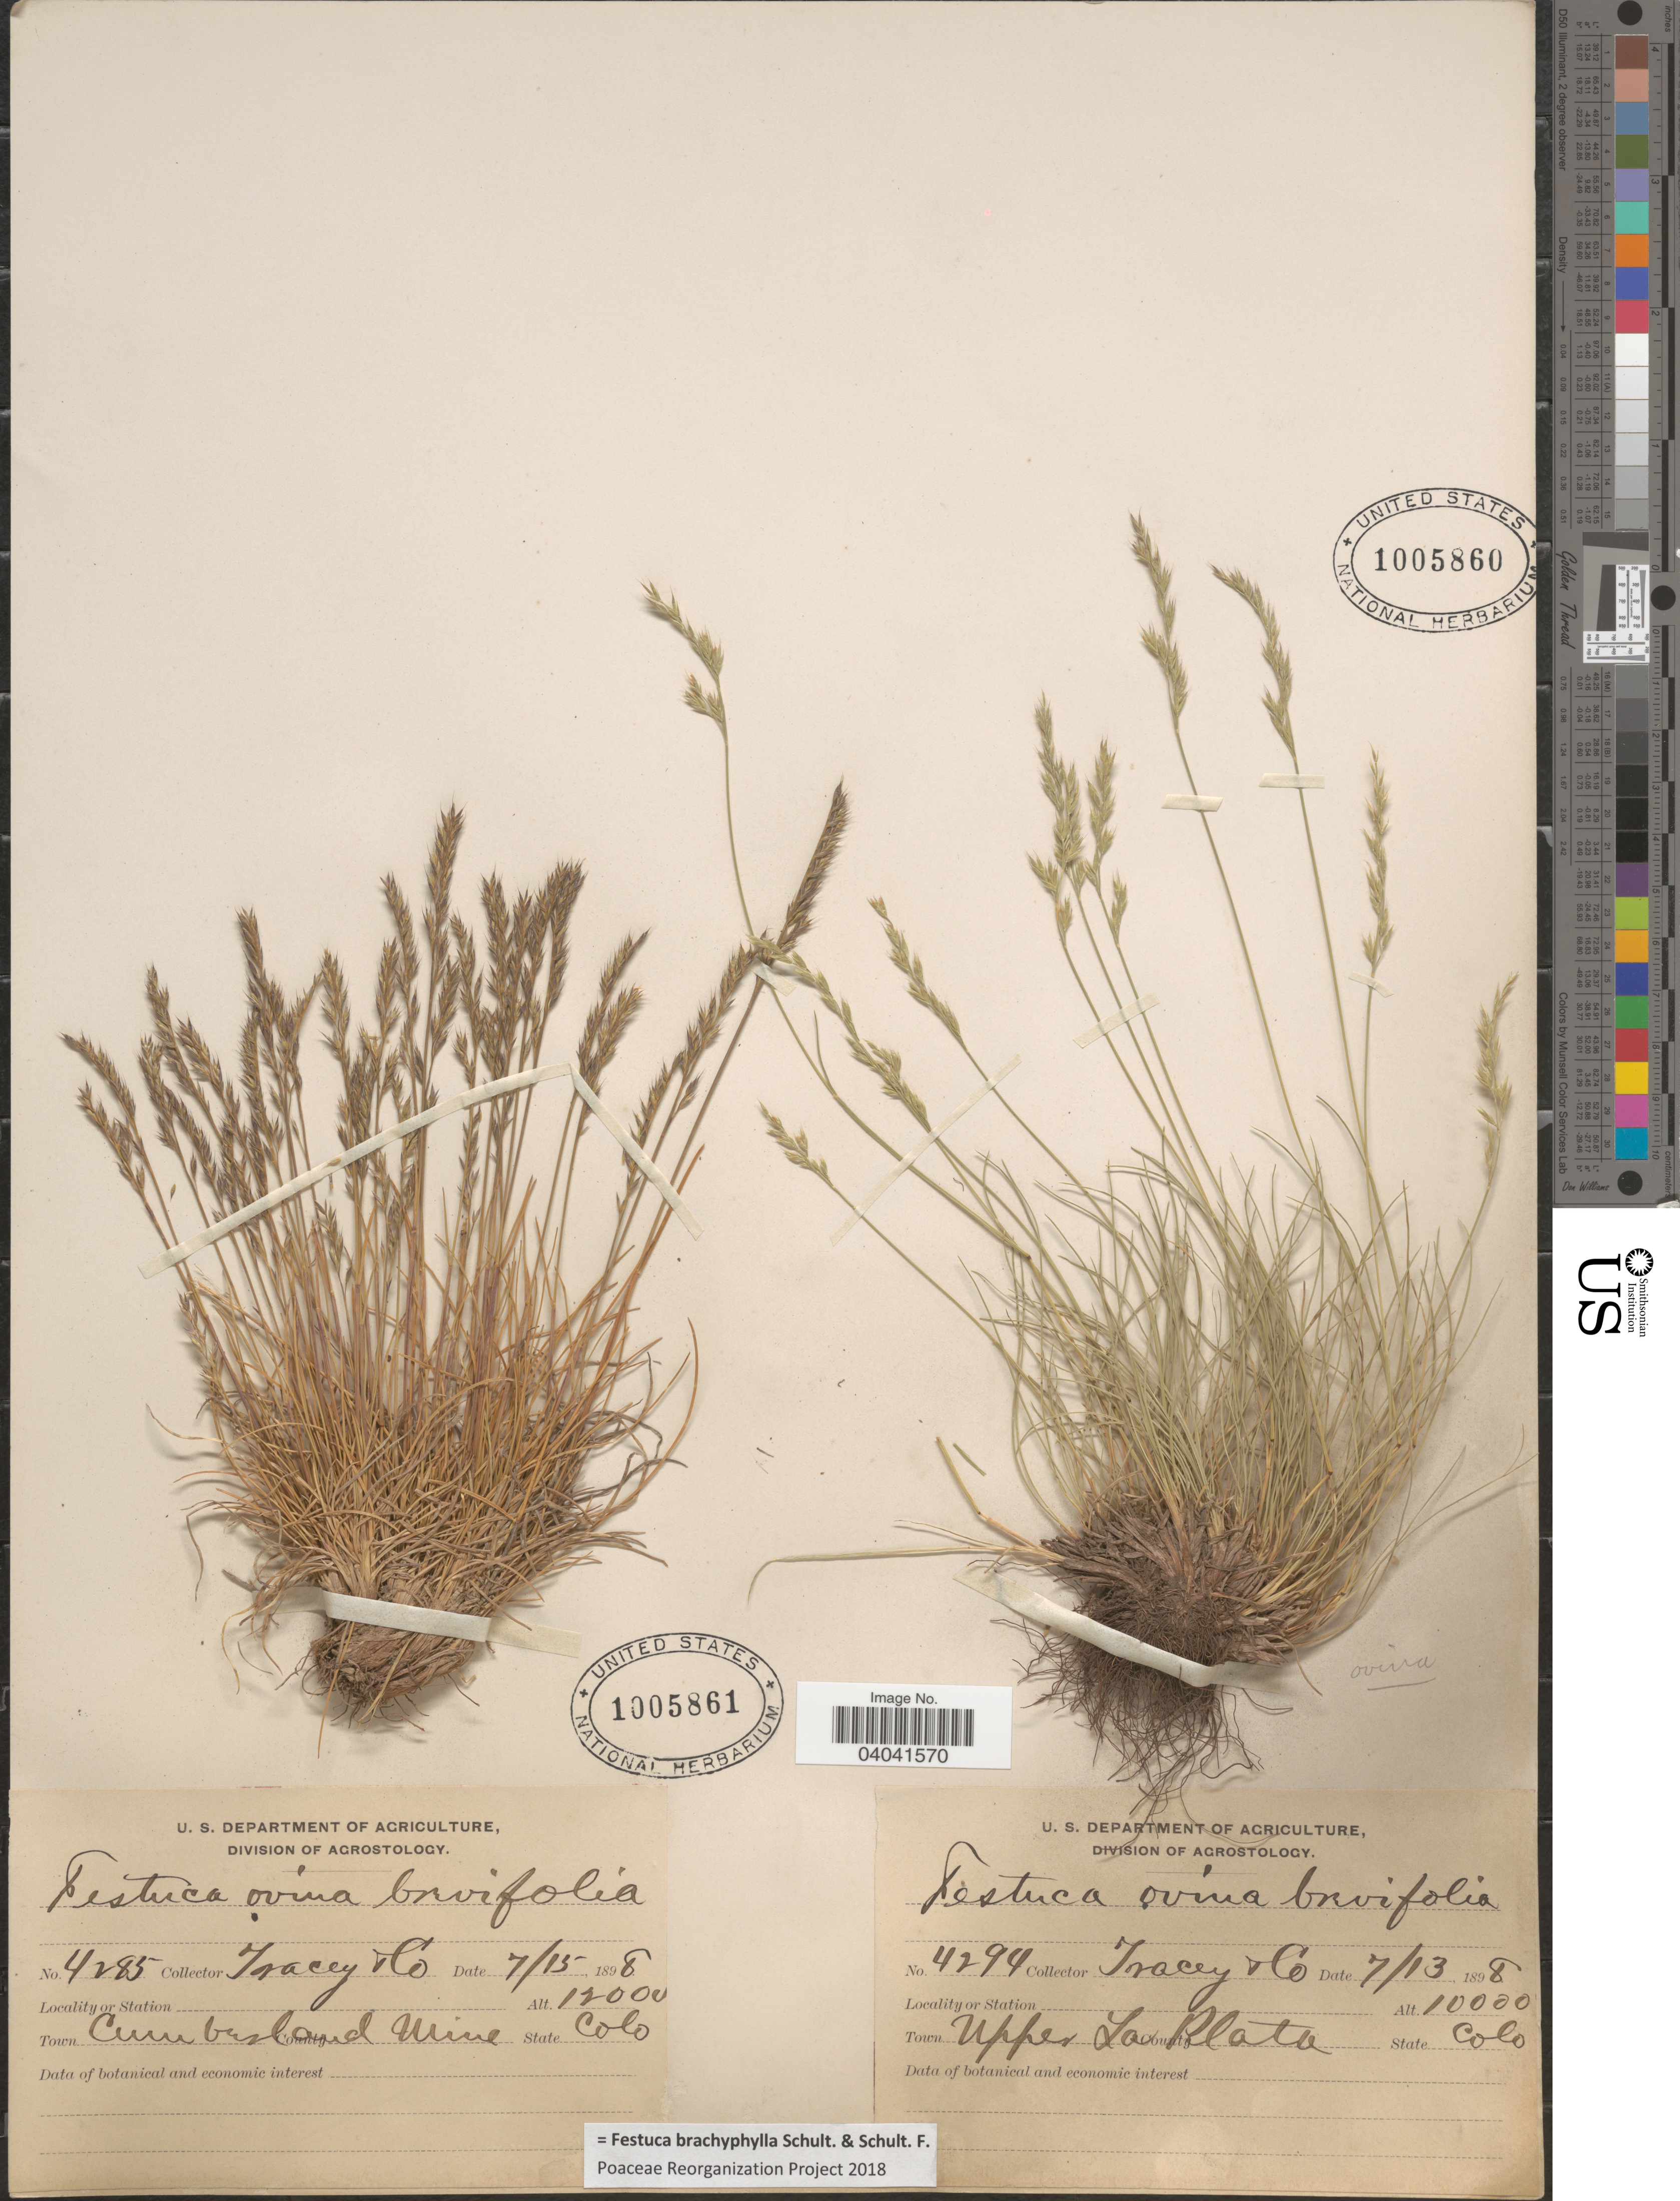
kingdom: Plantae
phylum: Tracheophyta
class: Liliopsida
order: Poales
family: Poaceae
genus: Festuca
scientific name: Festuca brachyphylla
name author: Schult. & Schult. f.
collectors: Tracey & et al.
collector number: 4294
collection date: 1898-07-13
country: United States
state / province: Colorado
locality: Town Upper La Plata.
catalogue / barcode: US 1005860-2